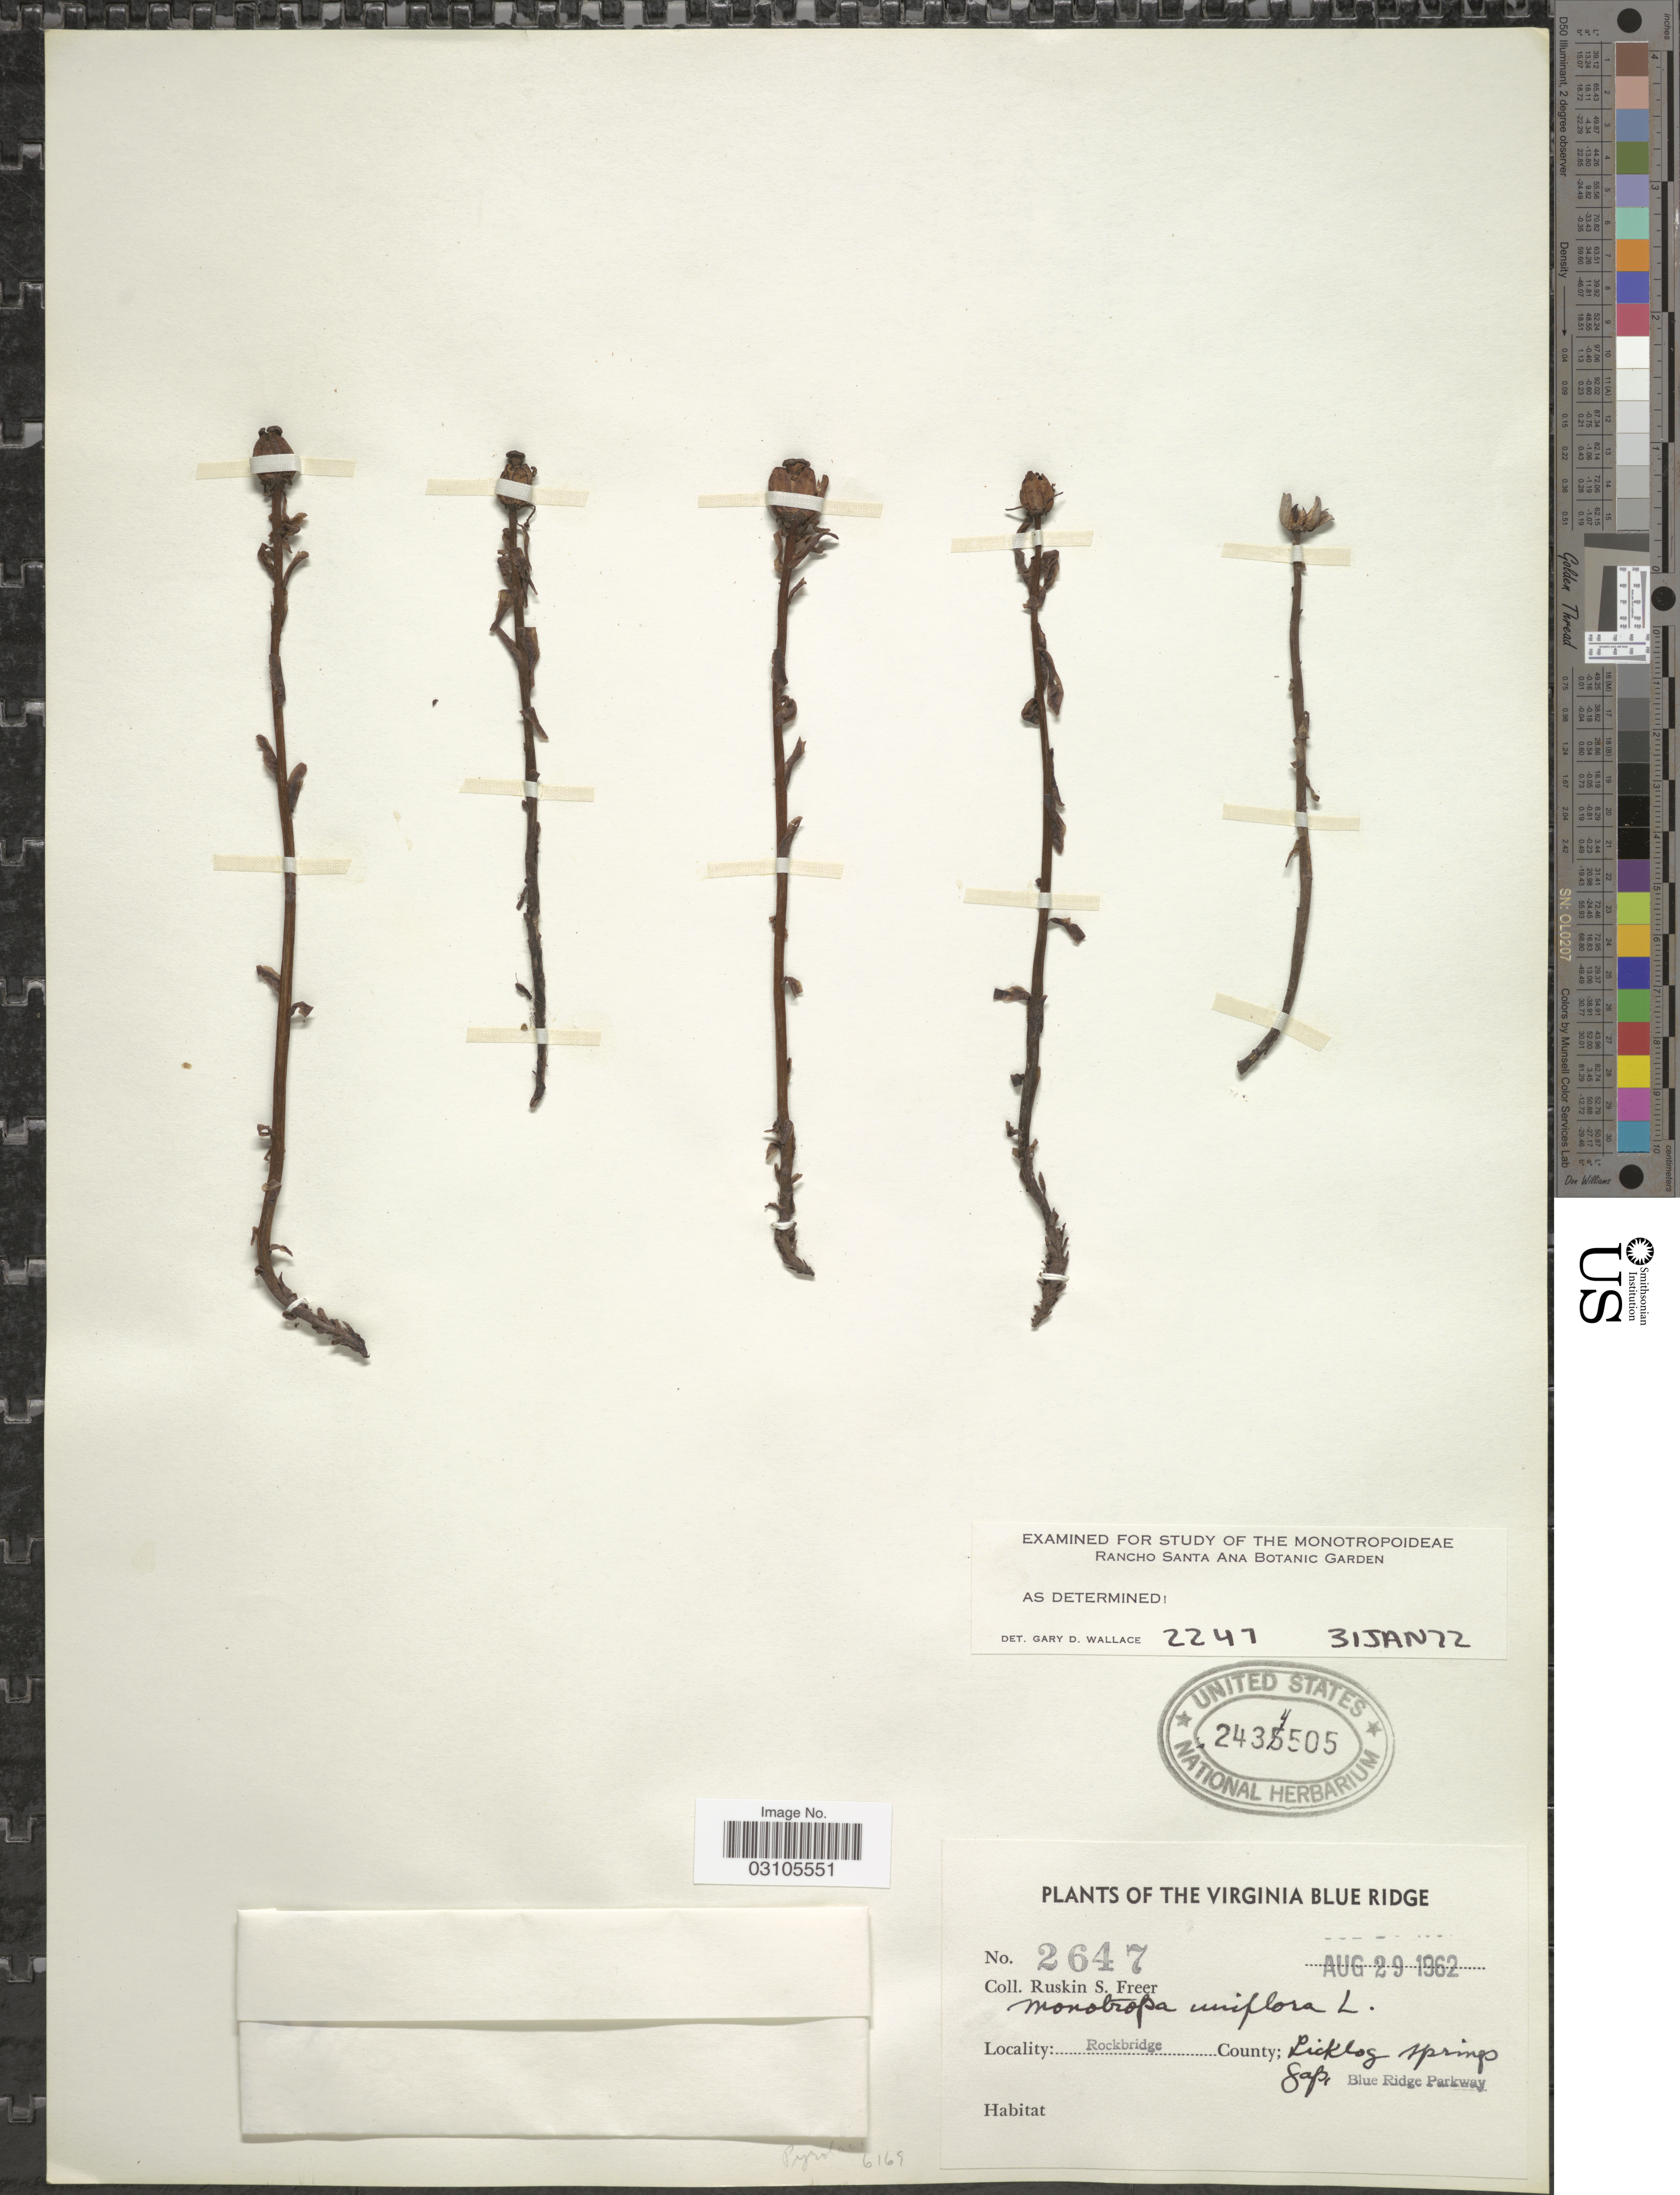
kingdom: Plantae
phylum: Tracheophyta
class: Magnoliopsida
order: Ericales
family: Ericaceae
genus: Monotropa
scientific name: Monotropa uniflora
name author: L.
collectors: R. Freer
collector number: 2647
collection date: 1962-08-29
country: United States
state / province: Virginia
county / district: Rockbridge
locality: The Virginia Blue Ridge. Rockbridge County; Licklog springs Gap, Blue Ridge Parkway.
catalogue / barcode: US 2434505